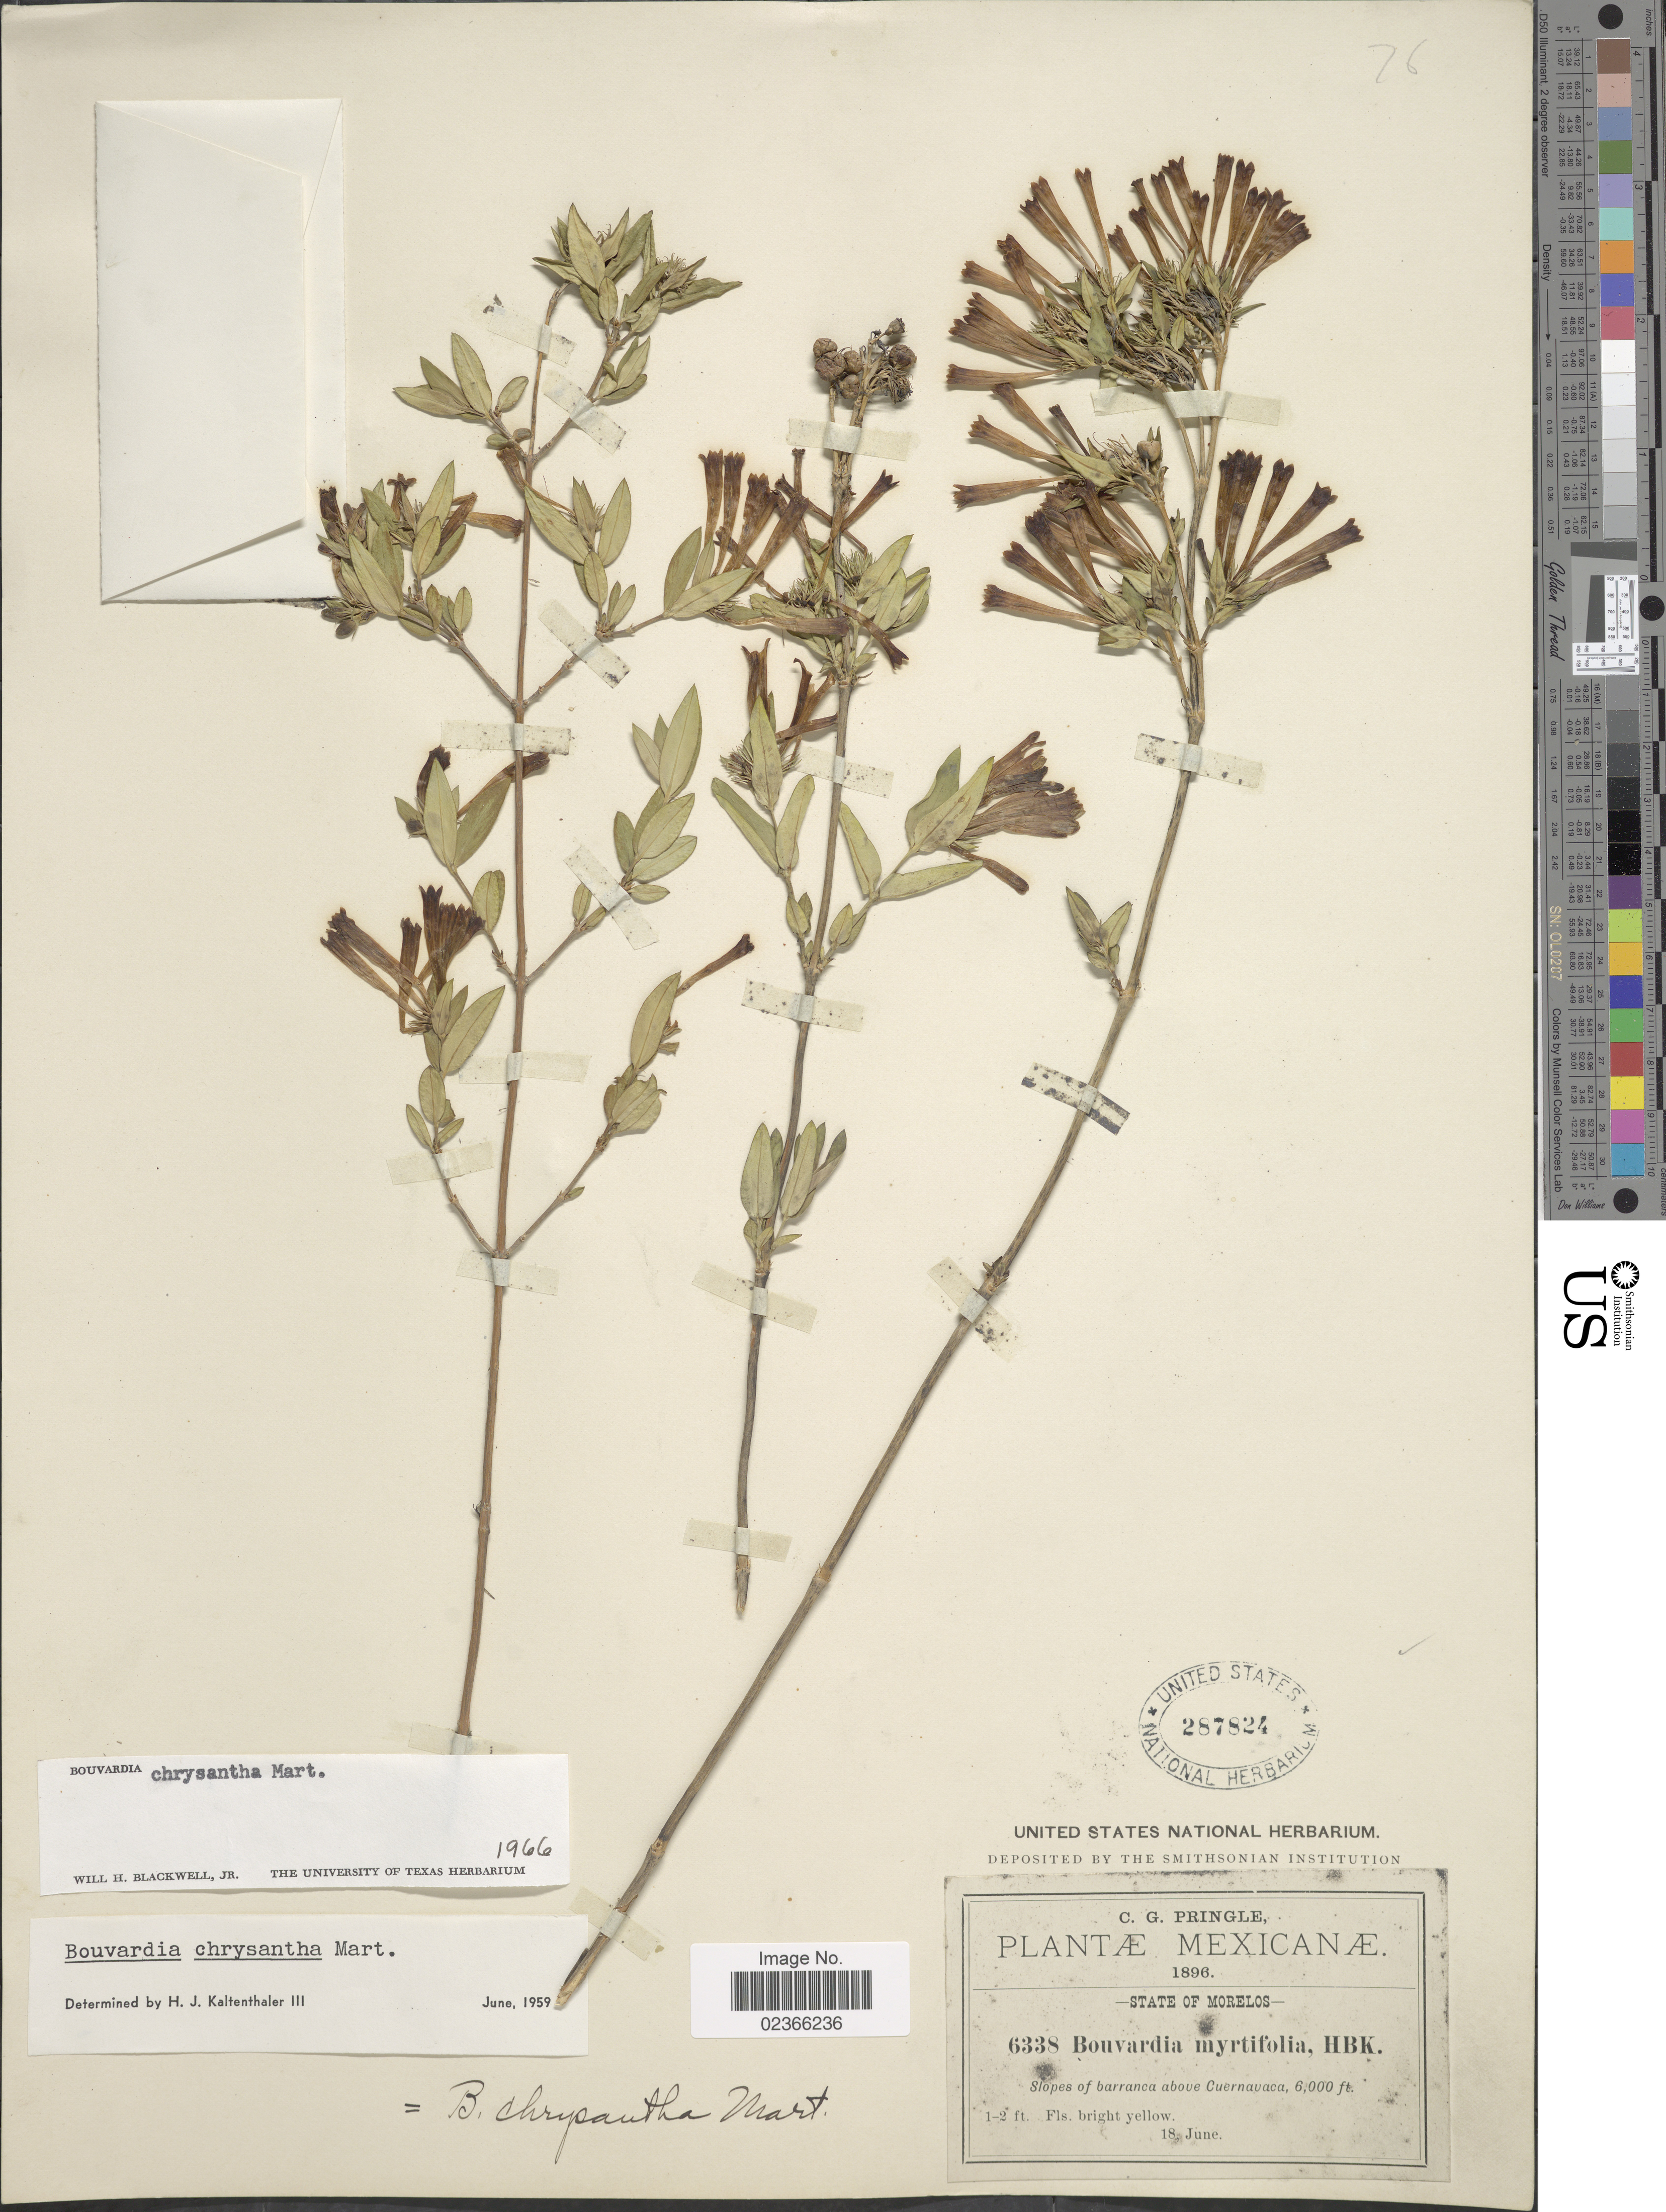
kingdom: Plantae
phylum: Tracheophyta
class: Magnoliopsida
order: Gentianales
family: Rubiaceae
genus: Bouvardia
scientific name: Bouvardia chrysantha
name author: Mart.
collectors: C. G. Pringle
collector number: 6338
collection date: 1896-06-18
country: Mexico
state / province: Morelos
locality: State of Morelas. Slopes of barranca above Cuernavaca.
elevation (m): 1829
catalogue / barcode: US 287824